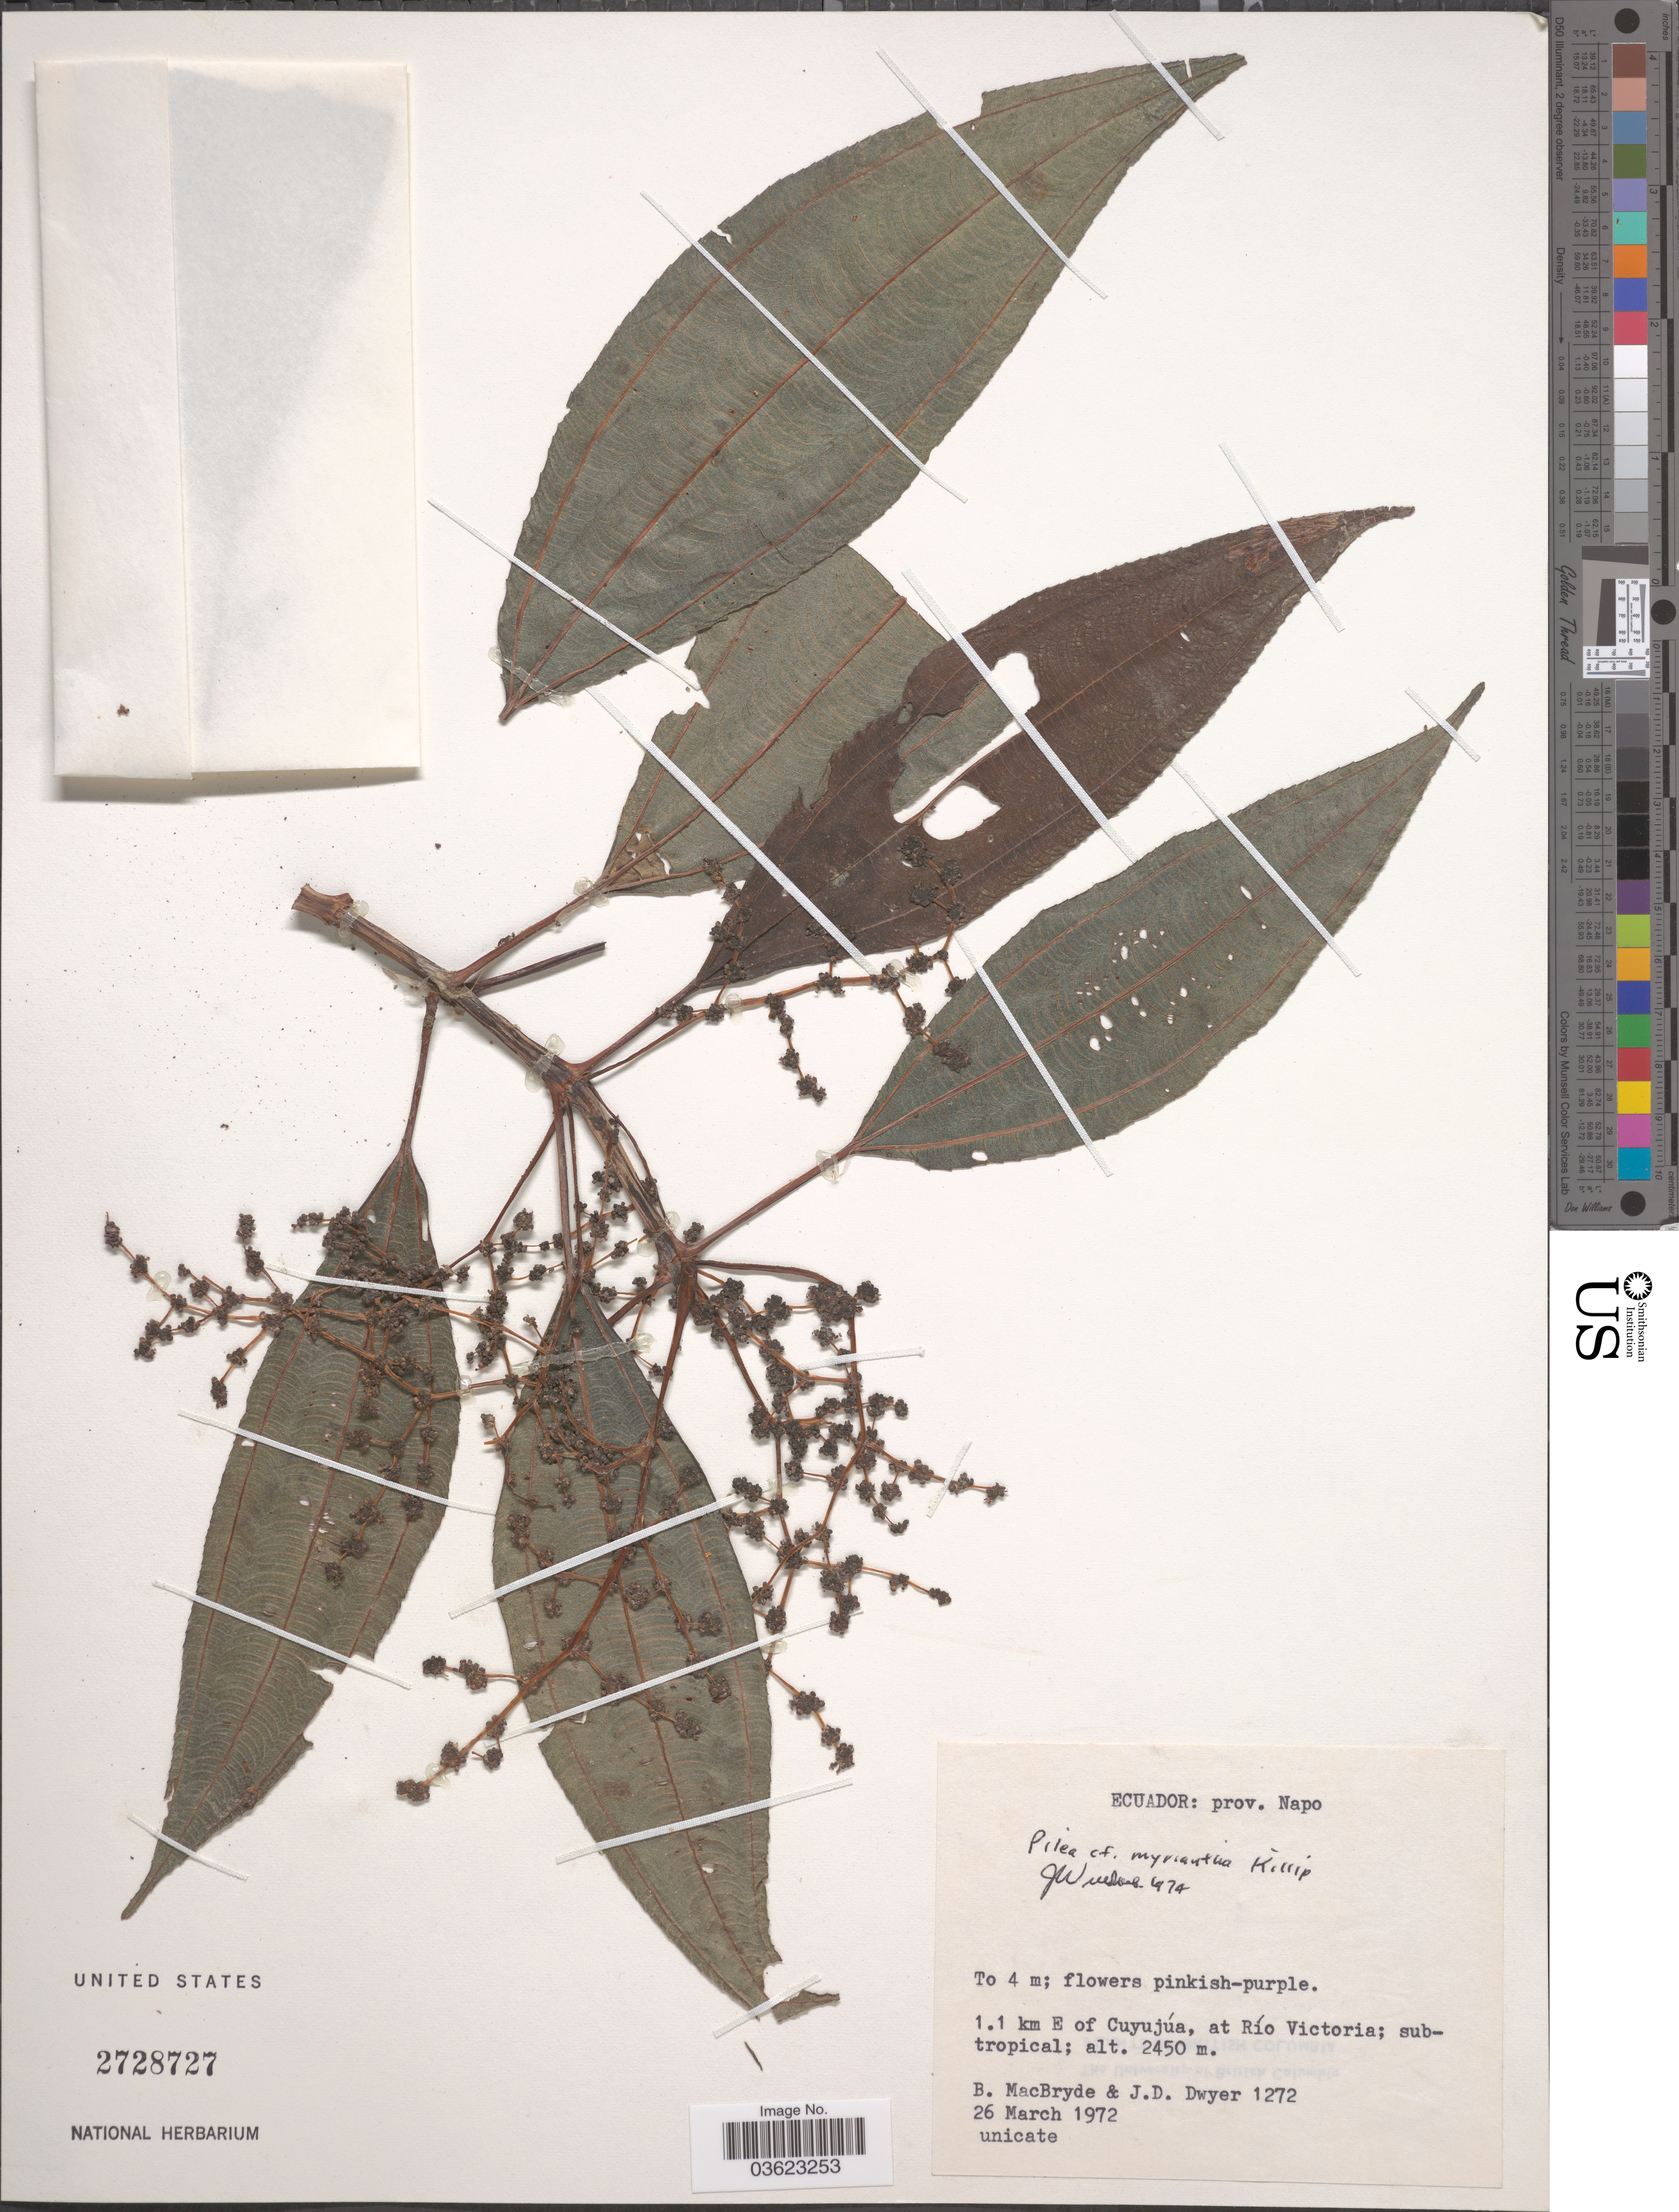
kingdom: Plantae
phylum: Tracheophyta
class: Magnoliopsida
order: Rosales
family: Urticaceae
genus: Pilea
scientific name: Pilea myriantha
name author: Killip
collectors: B. MacBryde & J. D. Dwyer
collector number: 1272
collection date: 1972-03-26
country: Ecuador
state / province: Napo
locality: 1.1 km E of Cuyujúa, at Río Victoria.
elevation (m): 2450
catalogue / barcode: US 2728727